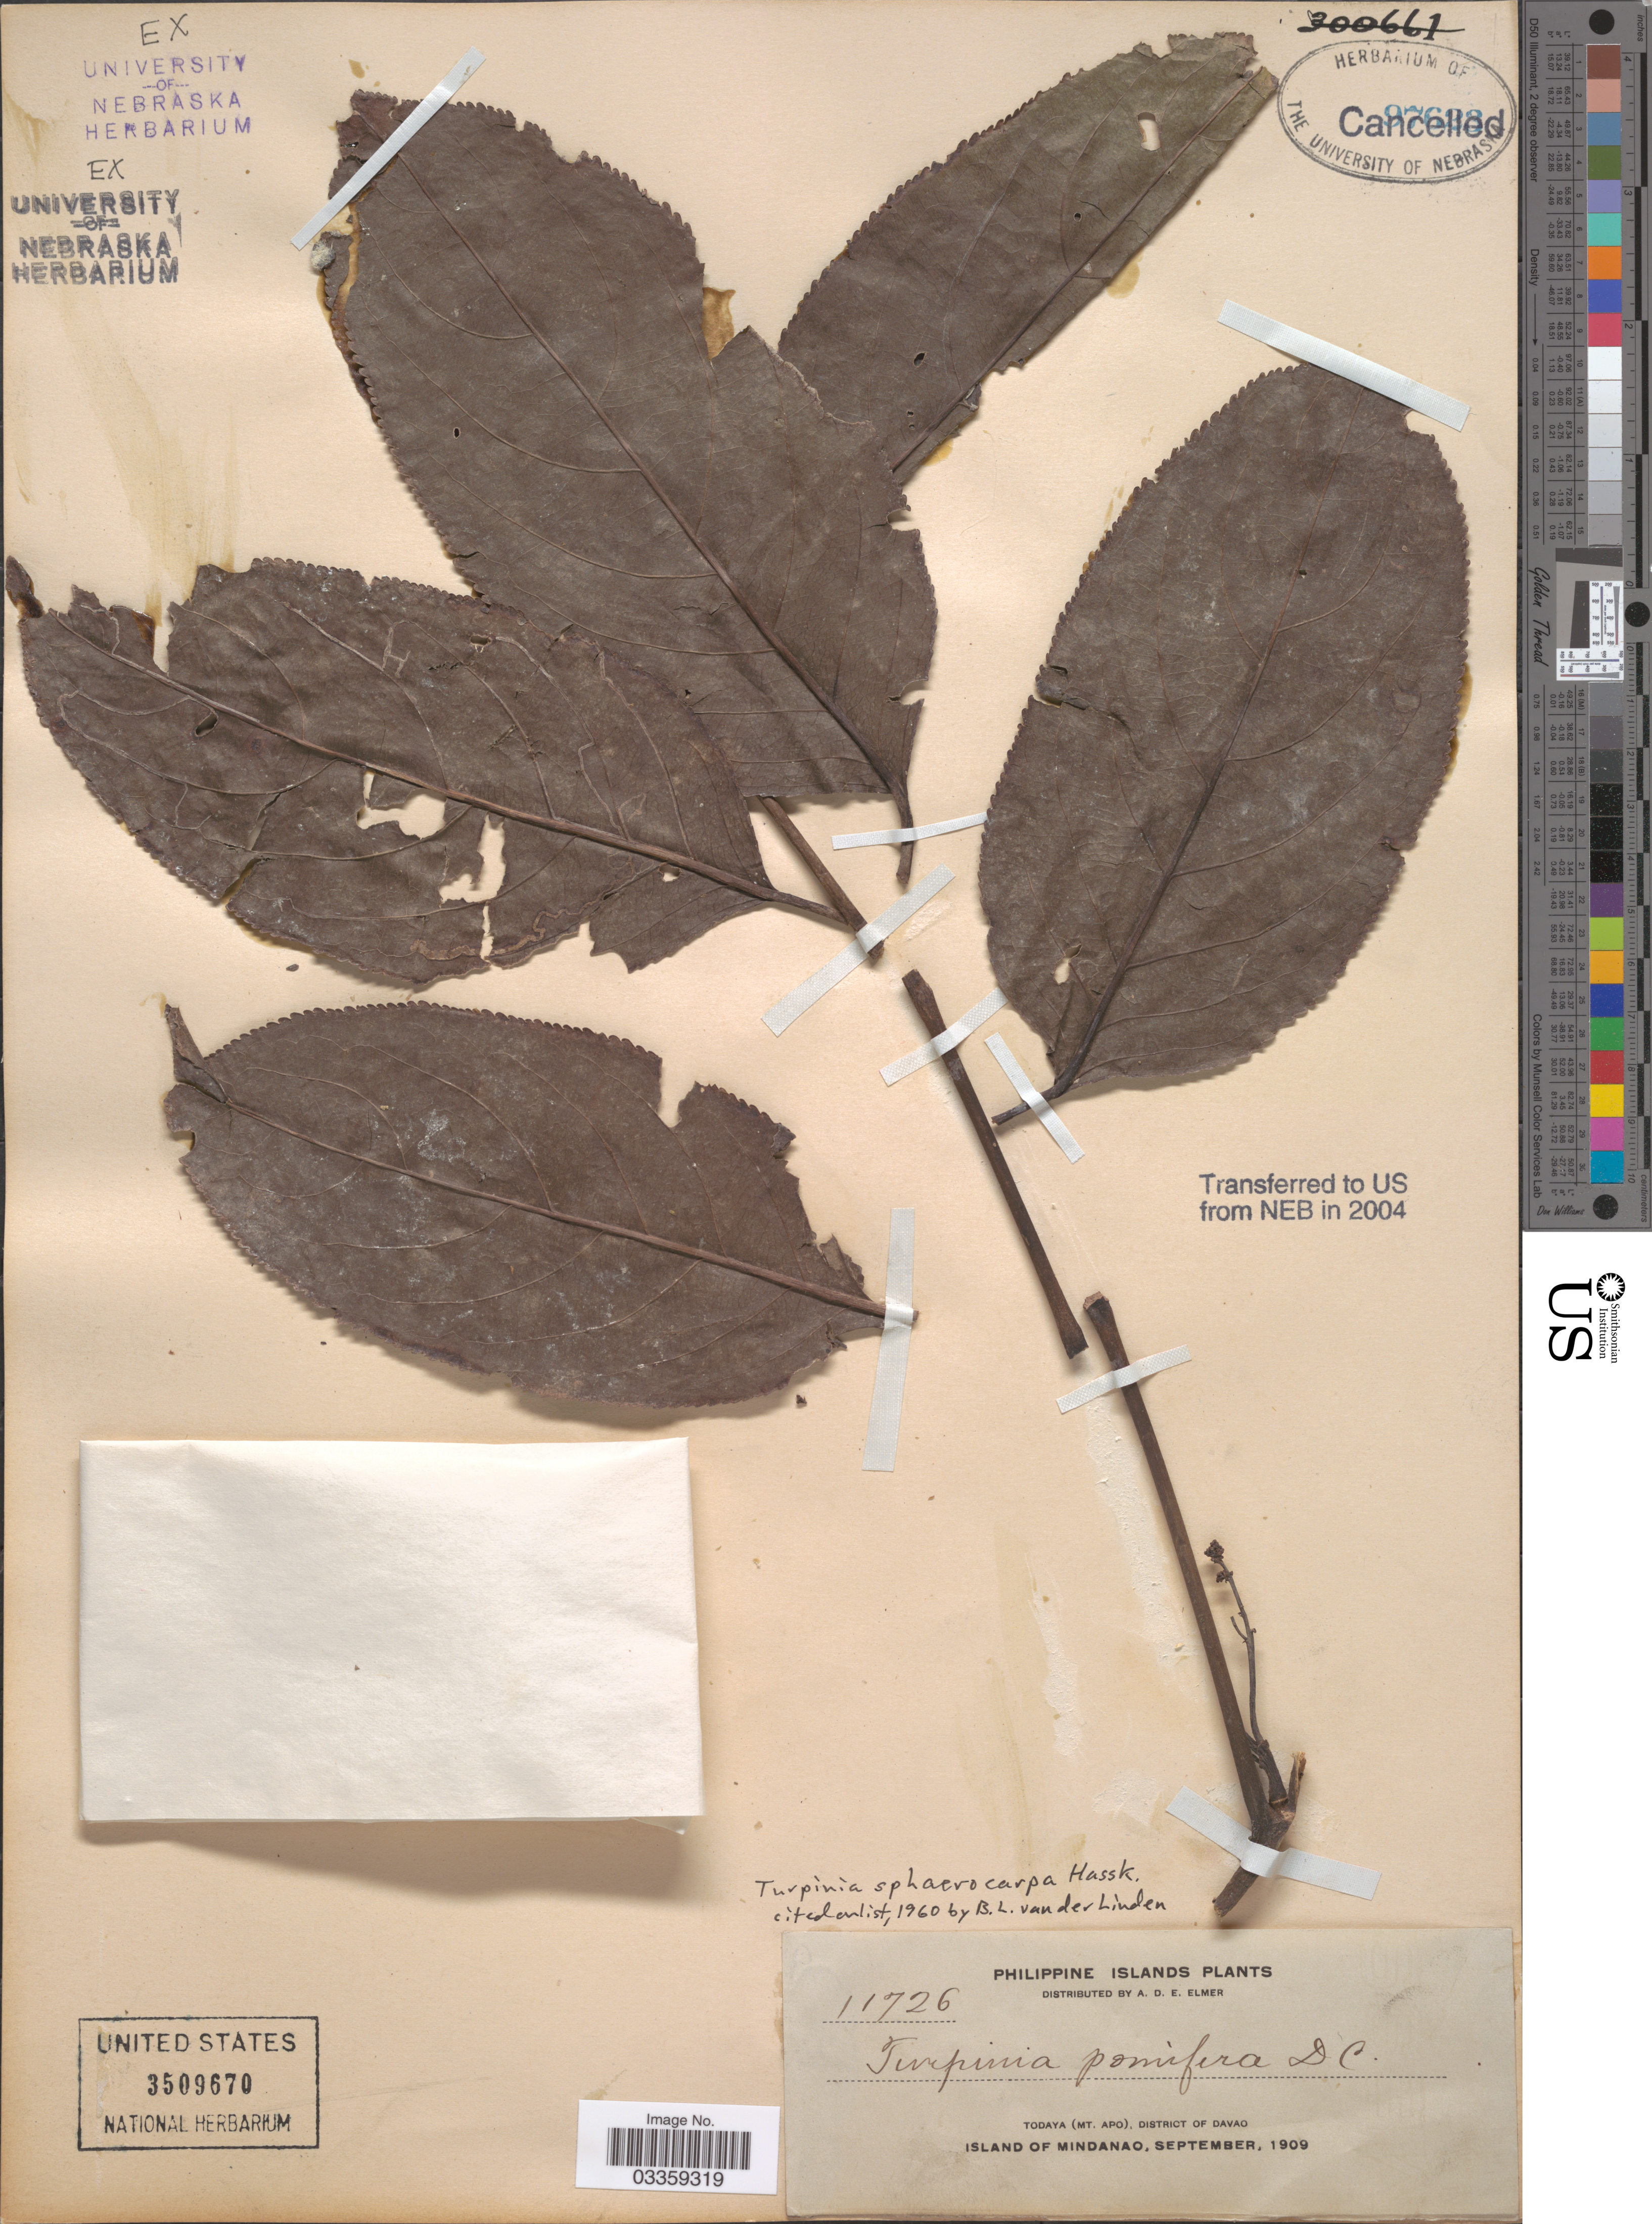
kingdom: Plantae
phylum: Tracheophyta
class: Magnoliopsida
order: Crossosomatales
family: Staphyleaceae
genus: Turpinia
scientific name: Turpinia sphaerocarpa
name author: Hassk.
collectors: A. D. E. Elmer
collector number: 11726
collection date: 1909-09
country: Philippines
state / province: Davao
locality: Todaya (Mt. Apo), District of Davao, Island of Mindanao.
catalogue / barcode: US 3509670